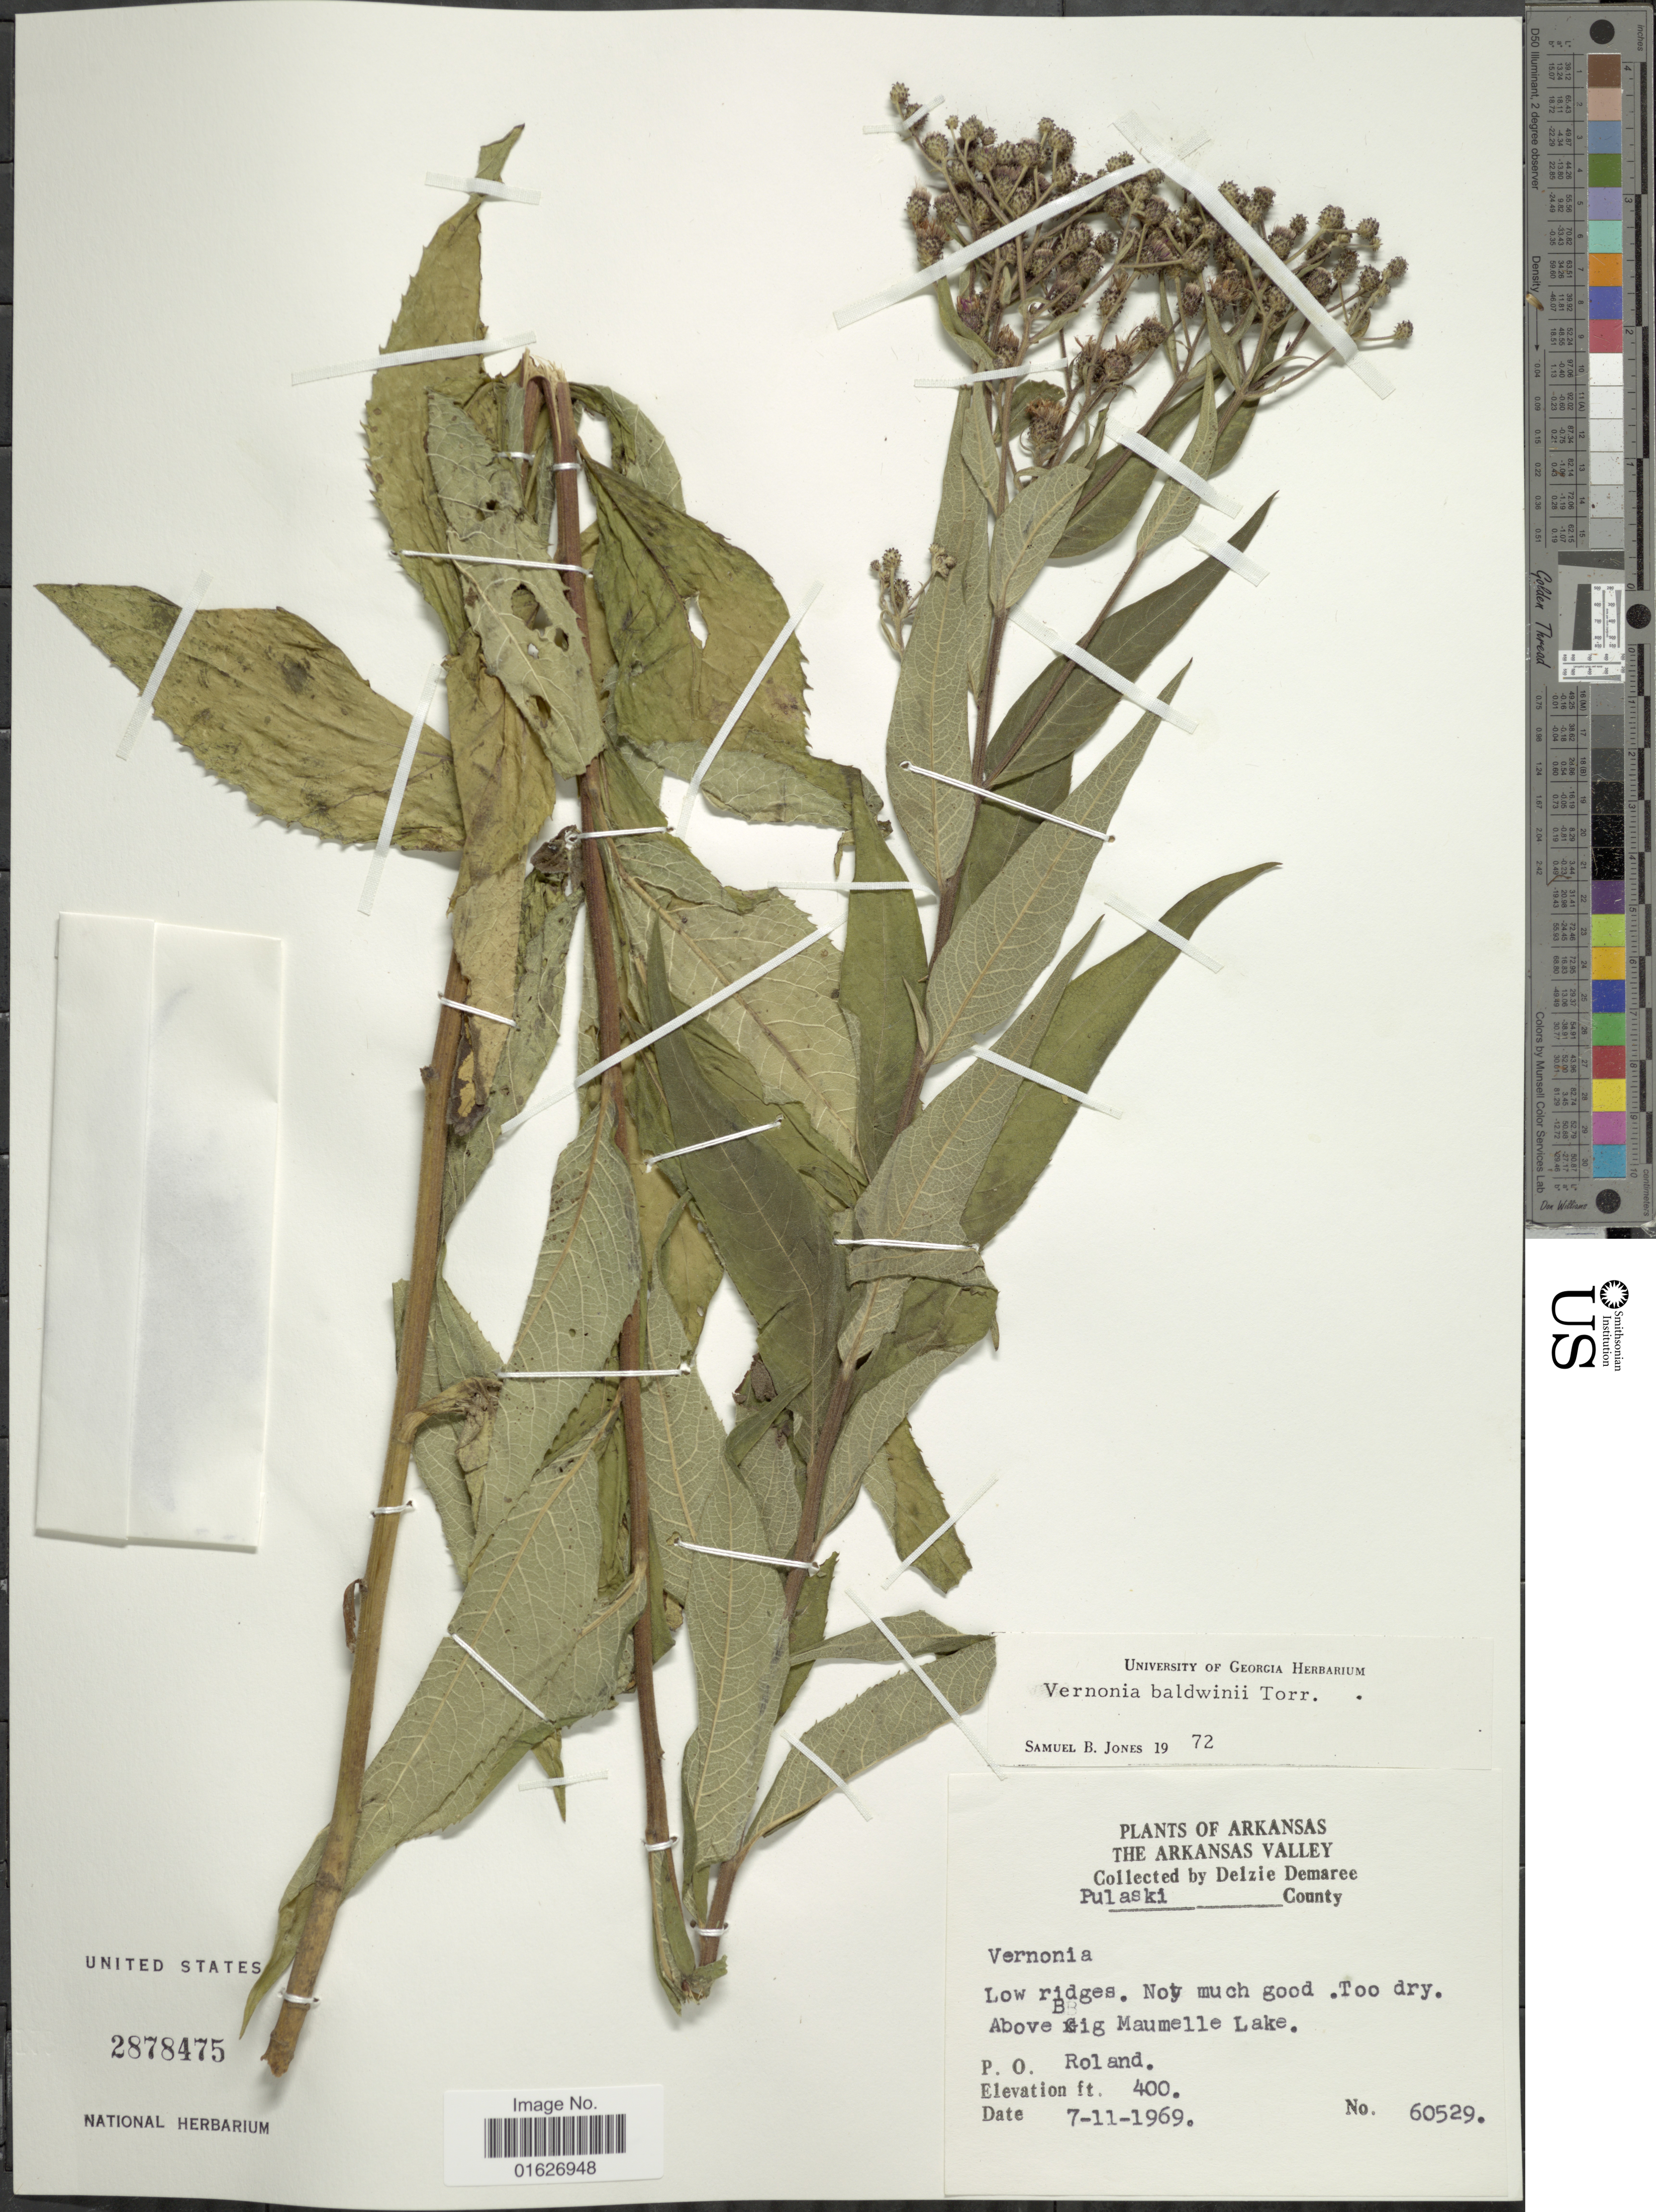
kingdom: Plantae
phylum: Tracheophyta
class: Magnoliopsida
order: Asterales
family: Asteraceae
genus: Vernonia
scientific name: Vernonia baldwinii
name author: Torr.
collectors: D. Demaree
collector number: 60529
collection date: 1969-07-11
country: United States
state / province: Arkansas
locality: The Arkansas Valley, Pulaski County, low ridges, above Big Maumelle Lake, P. O. Roland.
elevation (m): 122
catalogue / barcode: US 2878475